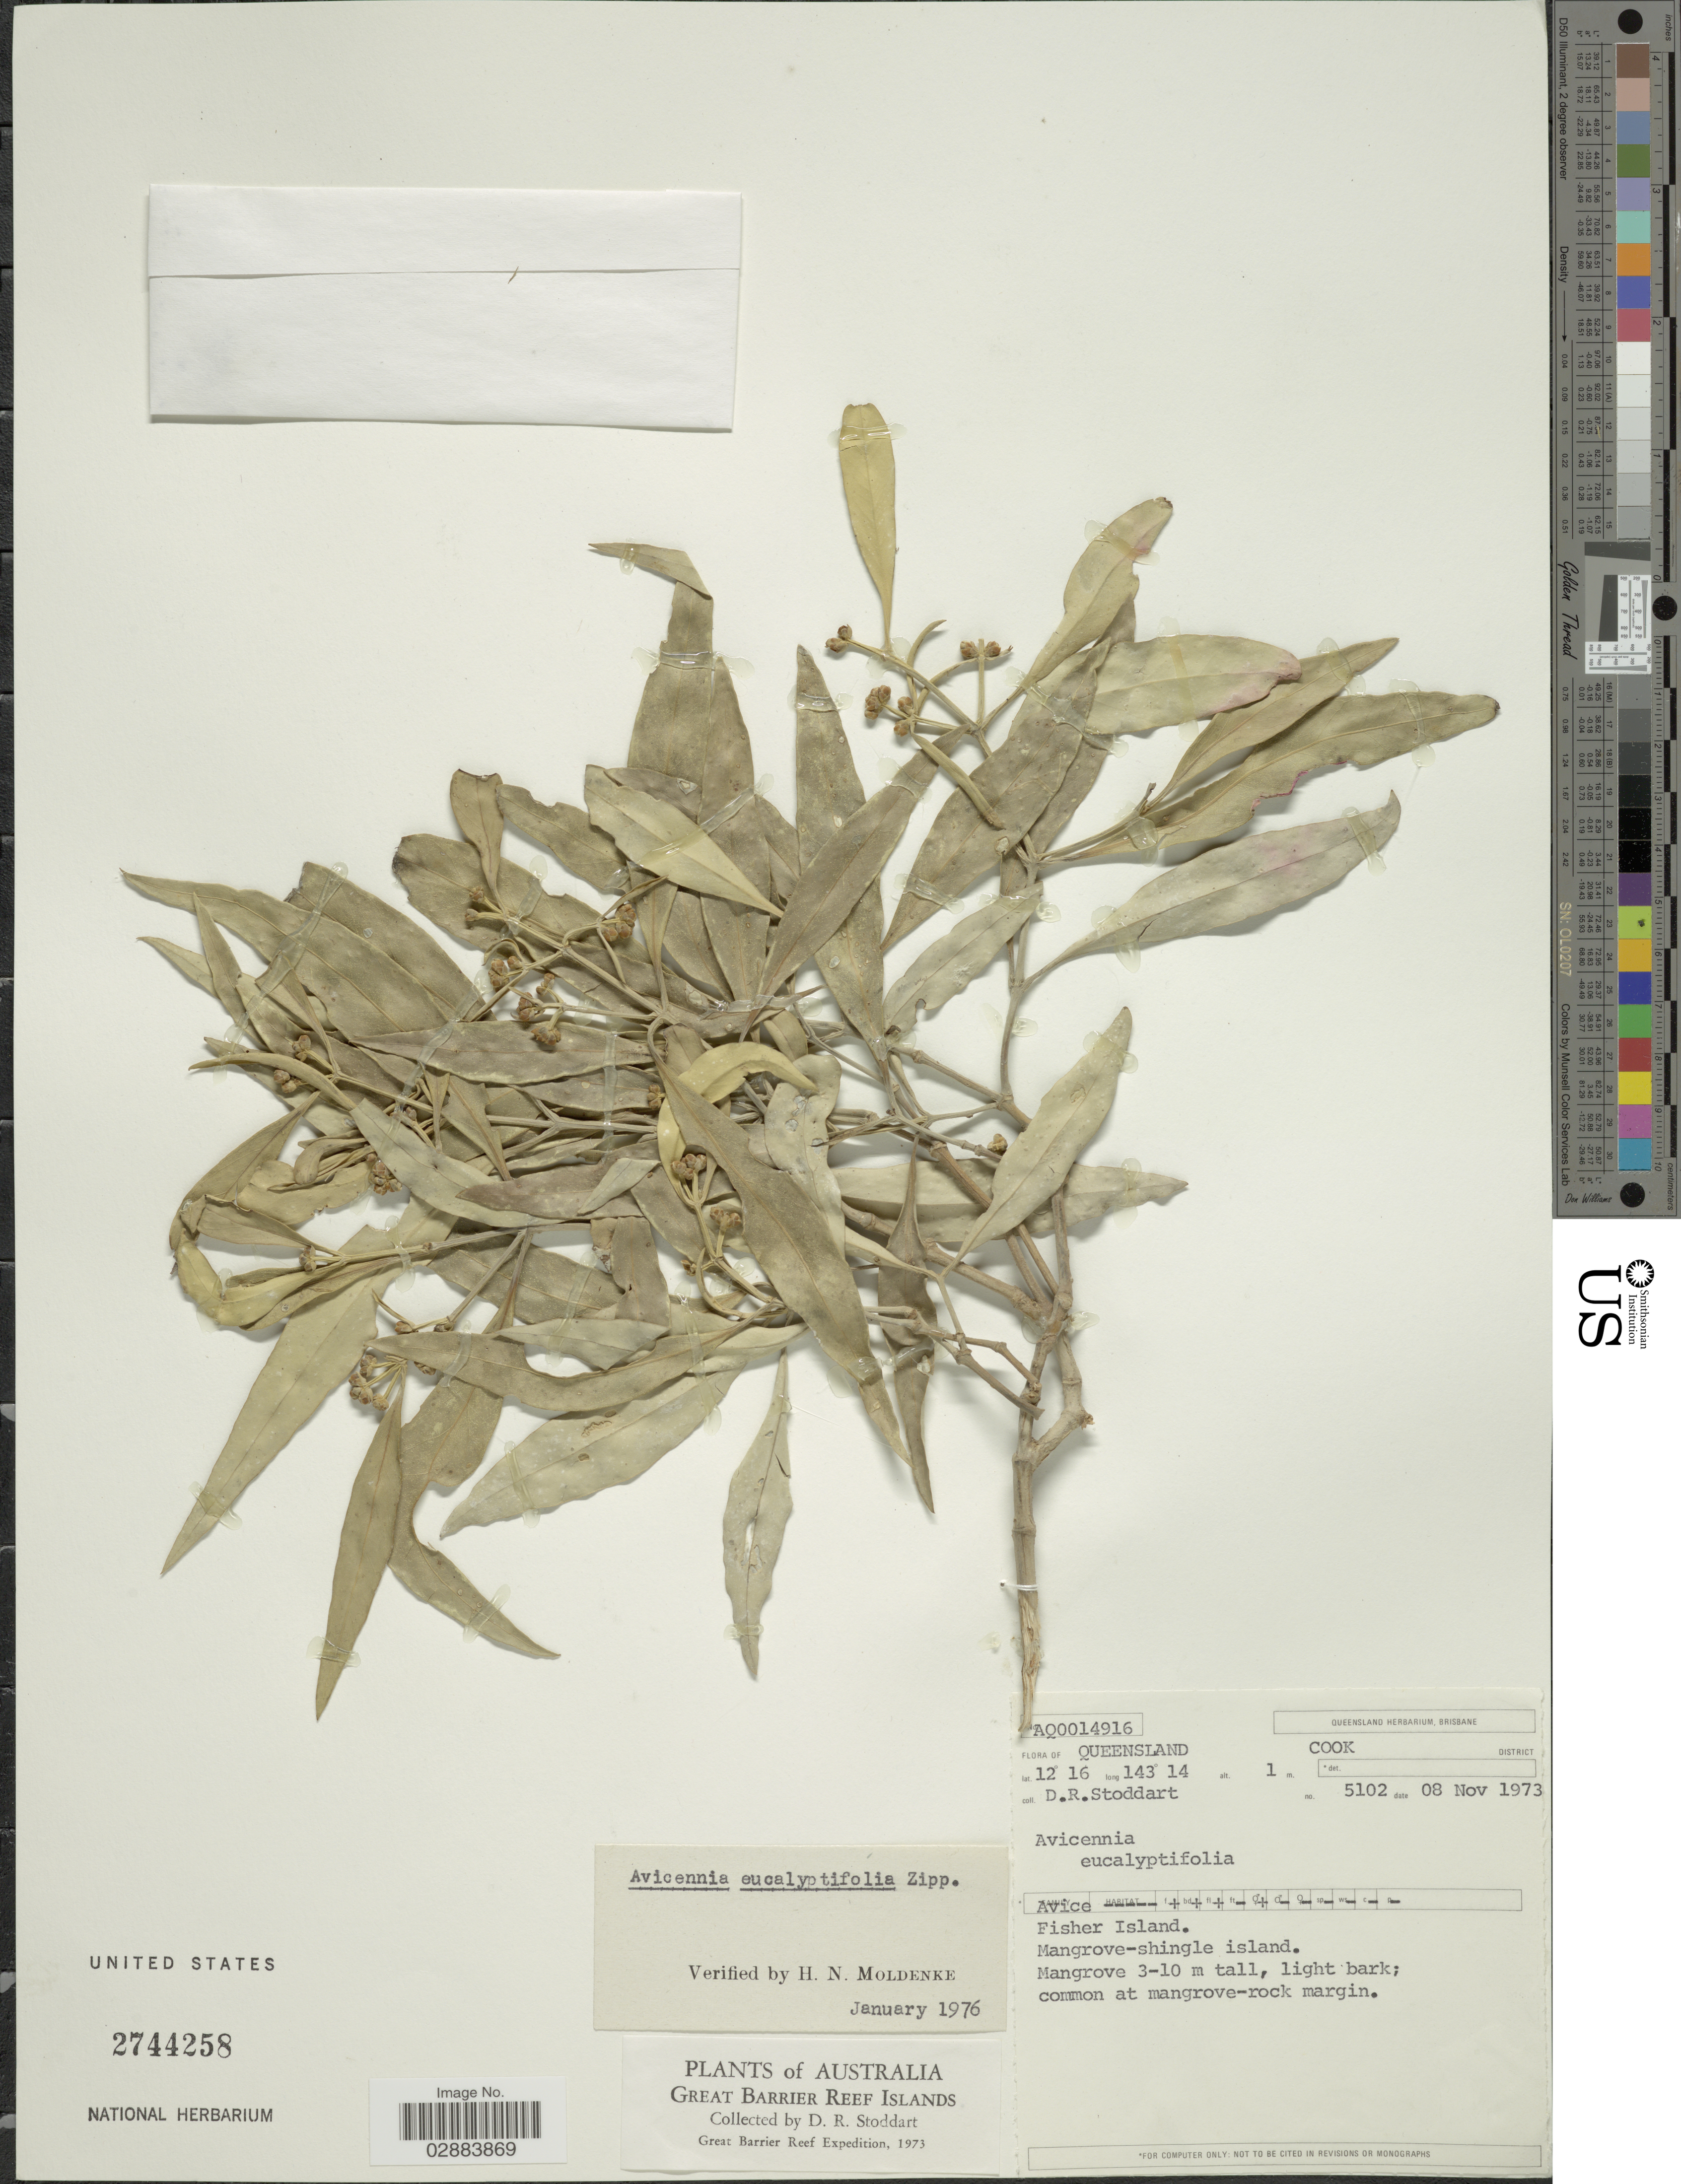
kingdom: Plantae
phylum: Tracheophyta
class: Magnoliopsida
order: Lamiales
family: Acanthaceae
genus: Avicennia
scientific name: Avicennia eucalyptifolia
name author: (Valeton) Zipp. ex Moldenke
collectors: D. R. Stoddart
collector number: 5102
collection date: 1973-11-08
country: Australia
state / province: Queensland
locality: Cook District. Fisher Island.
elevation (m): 1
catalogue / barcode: US 2744258